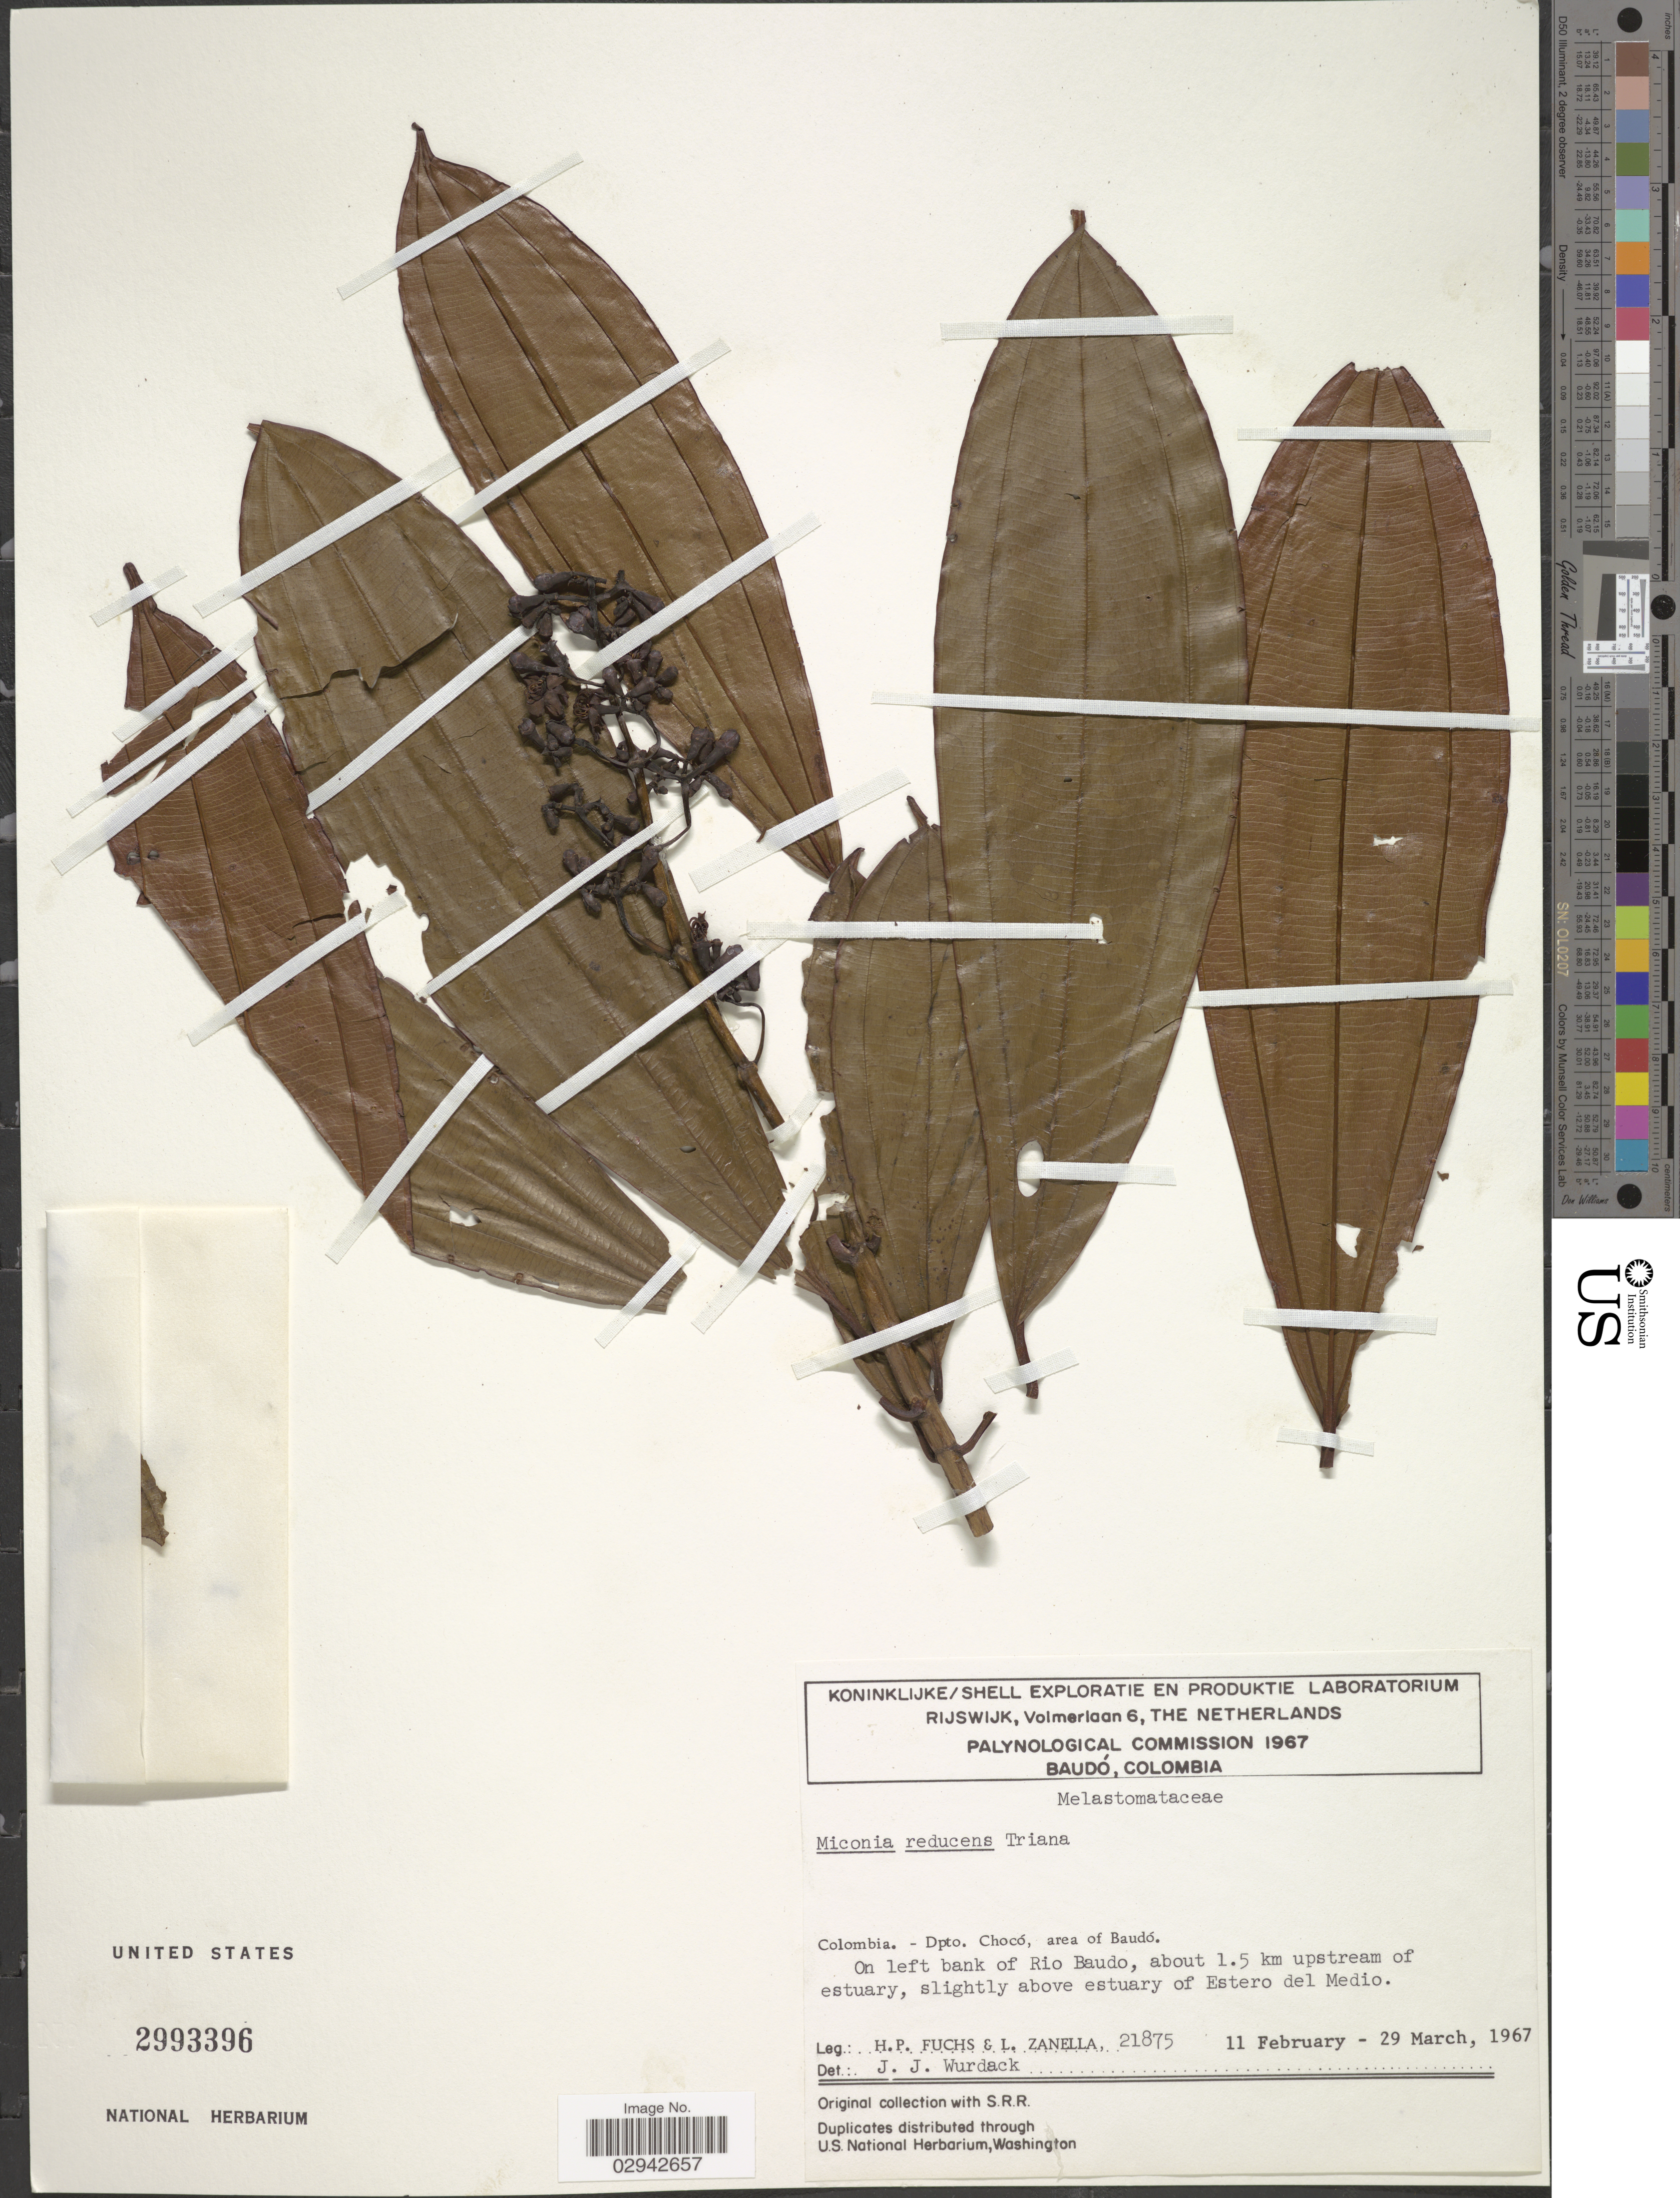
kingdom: Plantae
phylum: Tracheophyta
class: Magnoliopsida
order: Myrtales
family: Melastomataceae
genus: Miconia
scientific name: Miconia reducens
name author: Triana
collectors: H. P. Fuchs & L. Zanella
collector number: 21875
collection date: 1967-02-11/1967-03-29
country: Colombia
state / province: Chocó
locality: Dpto. Chocó, area of Baudó, On left bank of Rio Baudo, about 1.5 km upstream of estuary, slightly above estuary of Estero del Medio.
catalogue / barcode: US 2993396